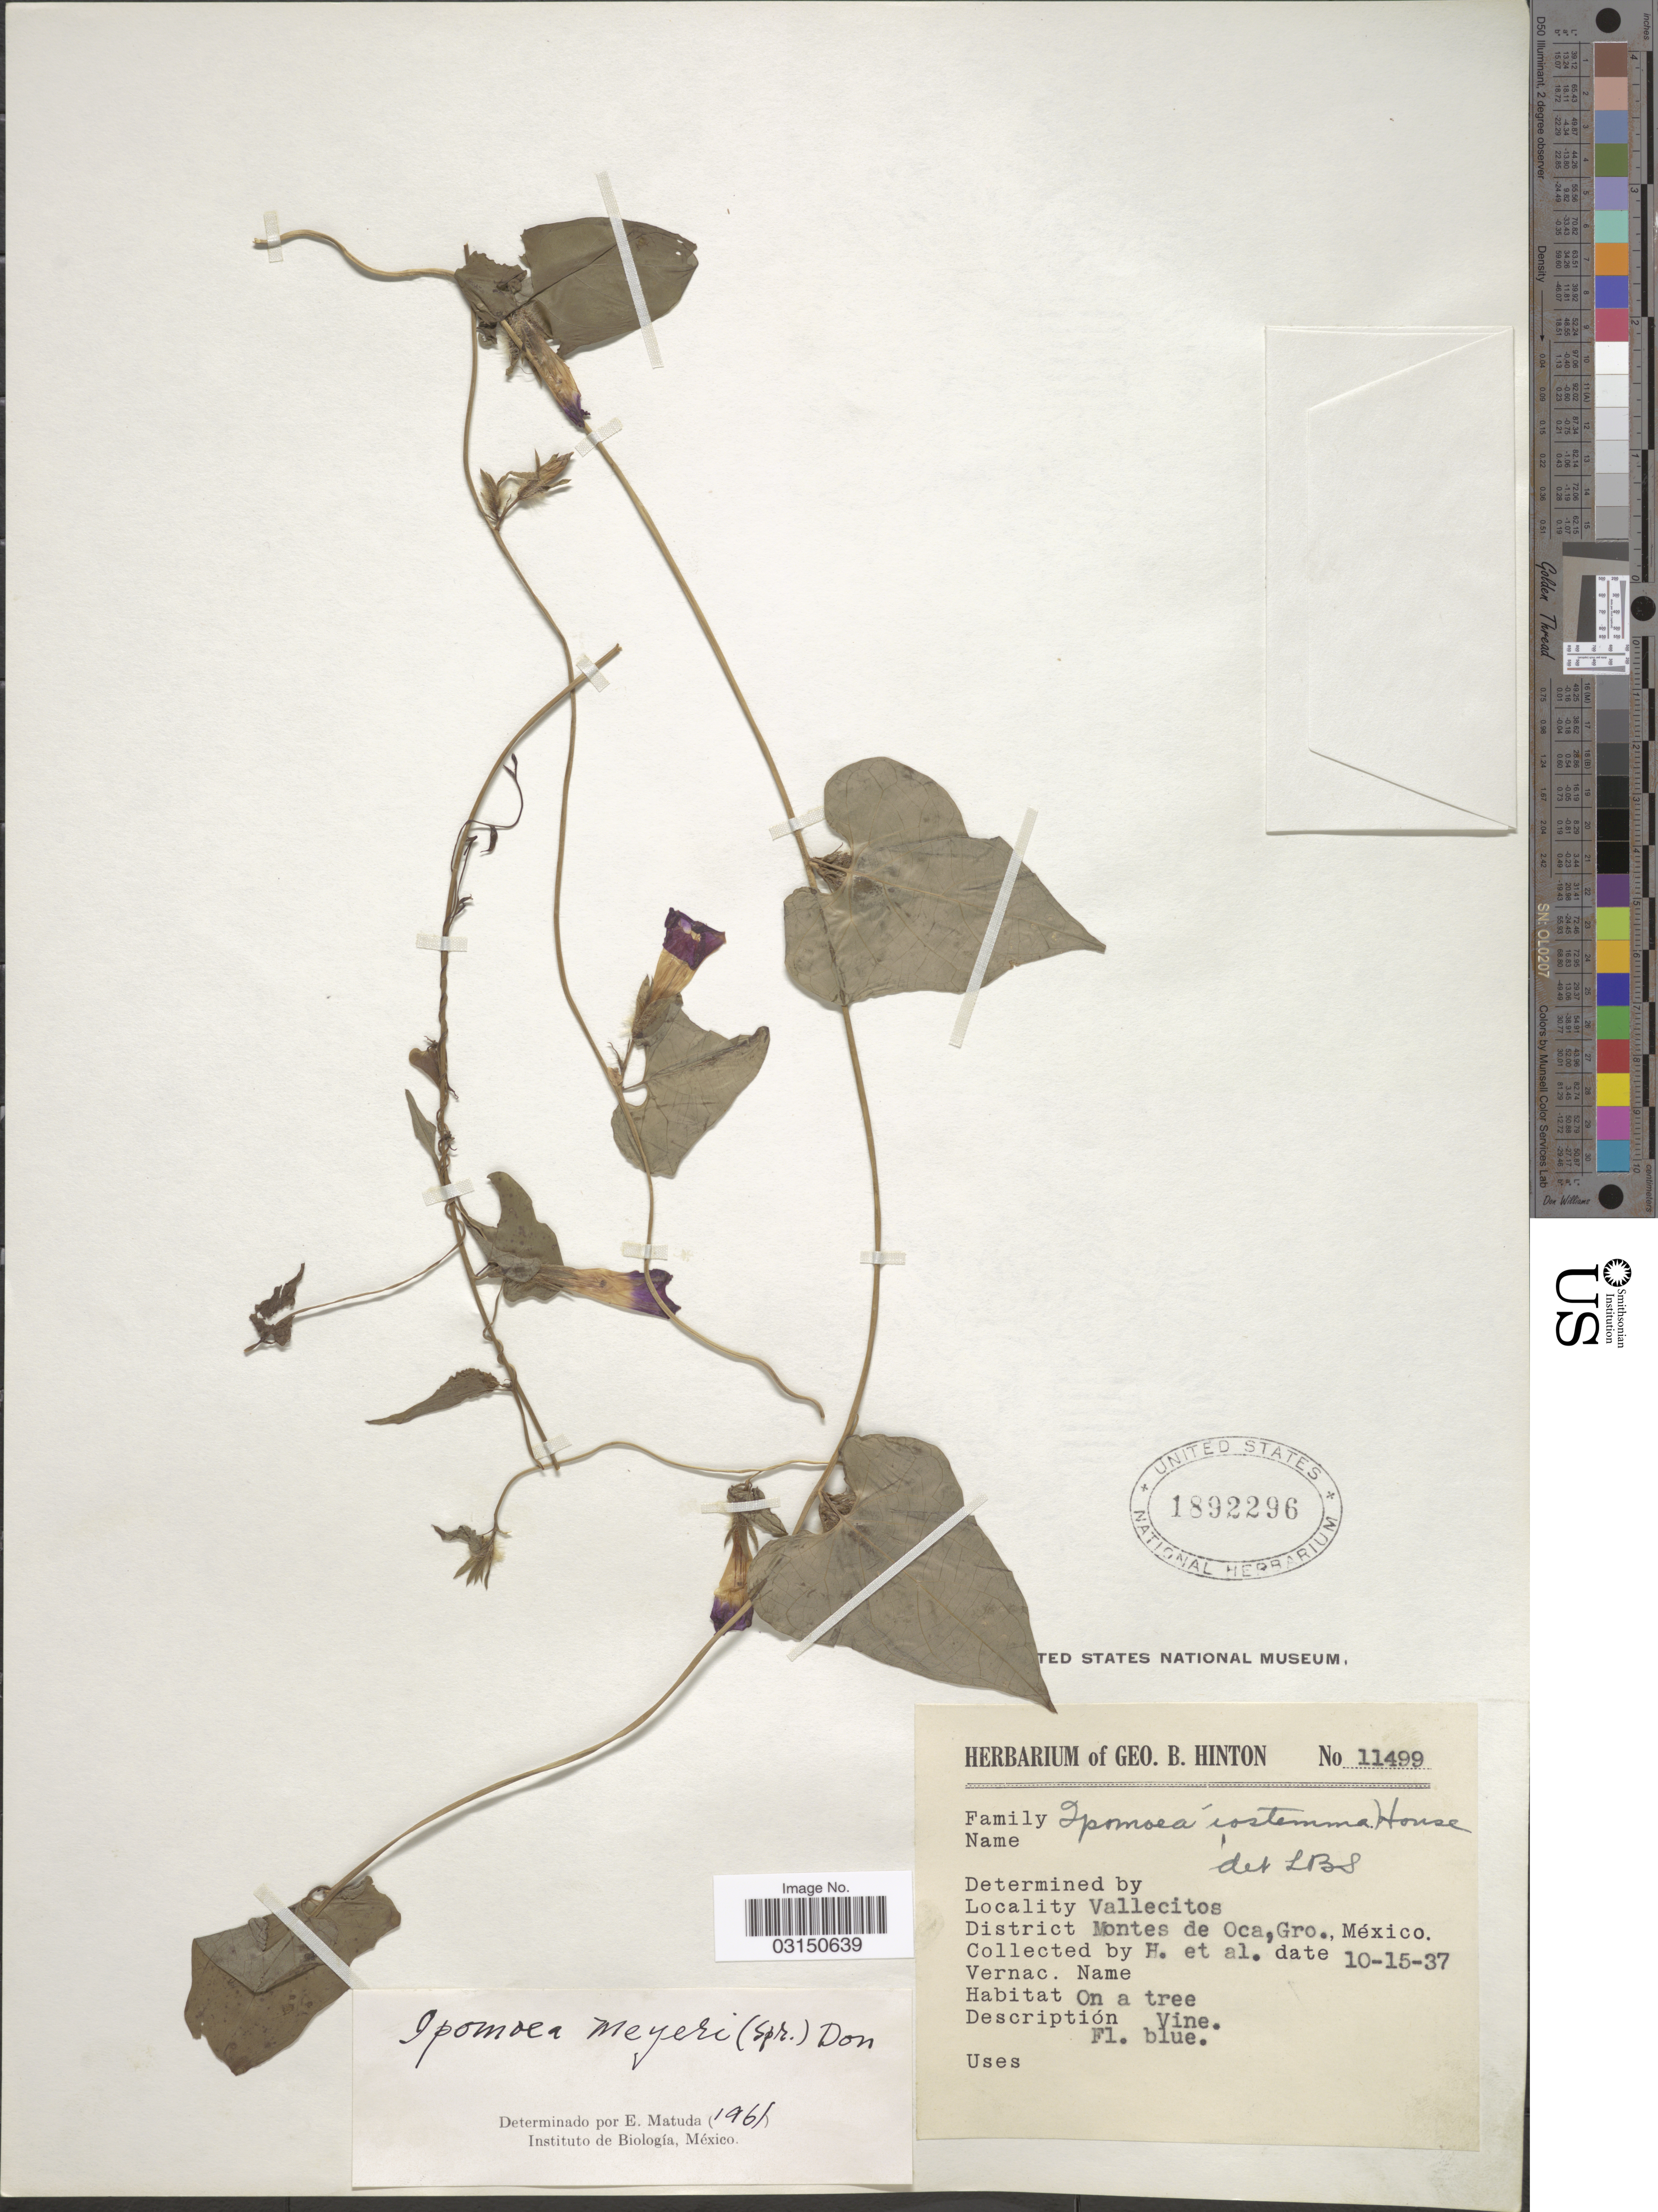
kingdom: Plantae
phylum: Tracheophyta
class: Magnoliopsida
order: Solanales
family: Convolvulaceae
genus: Ipomoea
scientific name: Ipomoea meyeri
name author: (Spreng.) G. Don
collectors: G. B. Hinton & et al.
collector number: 11499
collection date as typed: Transcribed d/m/y: 15/10/37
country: Mexico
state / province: Guerrero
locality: Vallecitos. District Montes de Oca.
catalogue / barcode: US 1892296